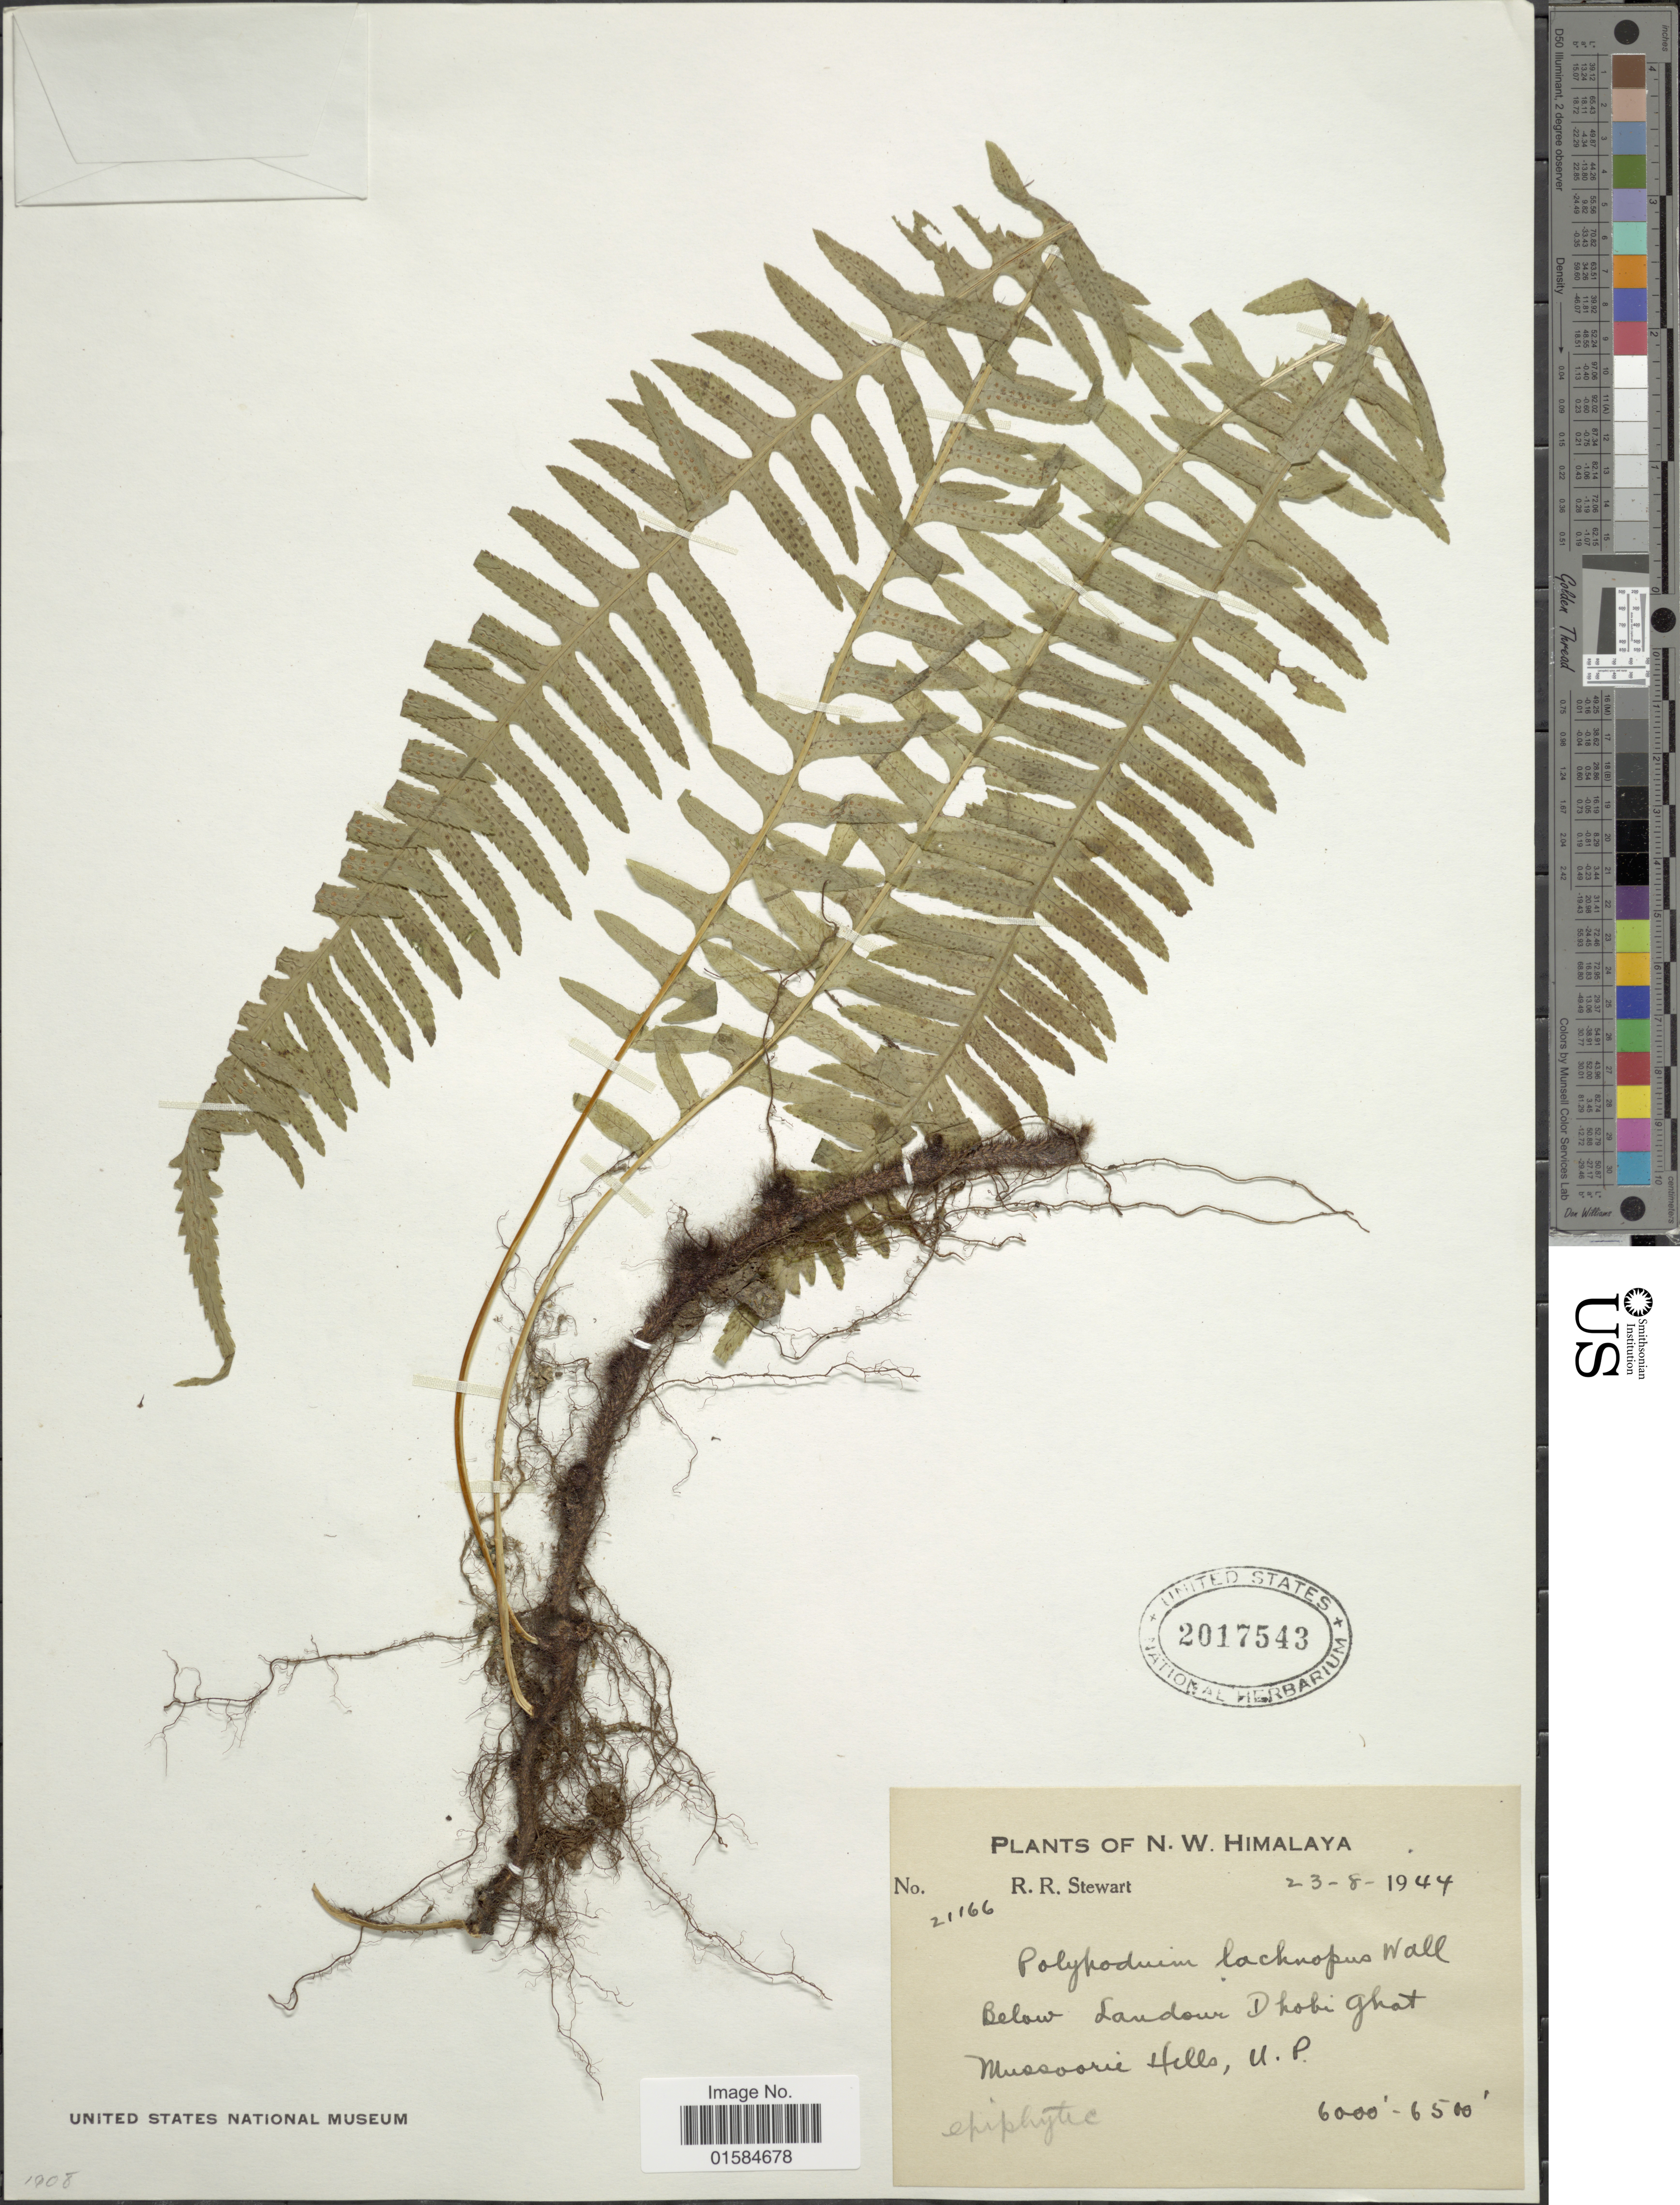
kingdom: Plantae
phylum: Tracheophyta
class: Polypodiopsida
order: Polypodiales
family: Polypodiaceae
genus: Goniophlebium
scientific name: Goniophlebium lachnopus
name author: (Wall. ex Hook.) J. Sm.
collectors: R. R. Stewart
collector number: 21166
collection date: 1944-08-23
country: India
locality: N. W. Himalaya, below Landour Dhobi ghat, Mussoorie Hills, U. P.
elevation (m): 1829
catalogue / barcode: US 2017543